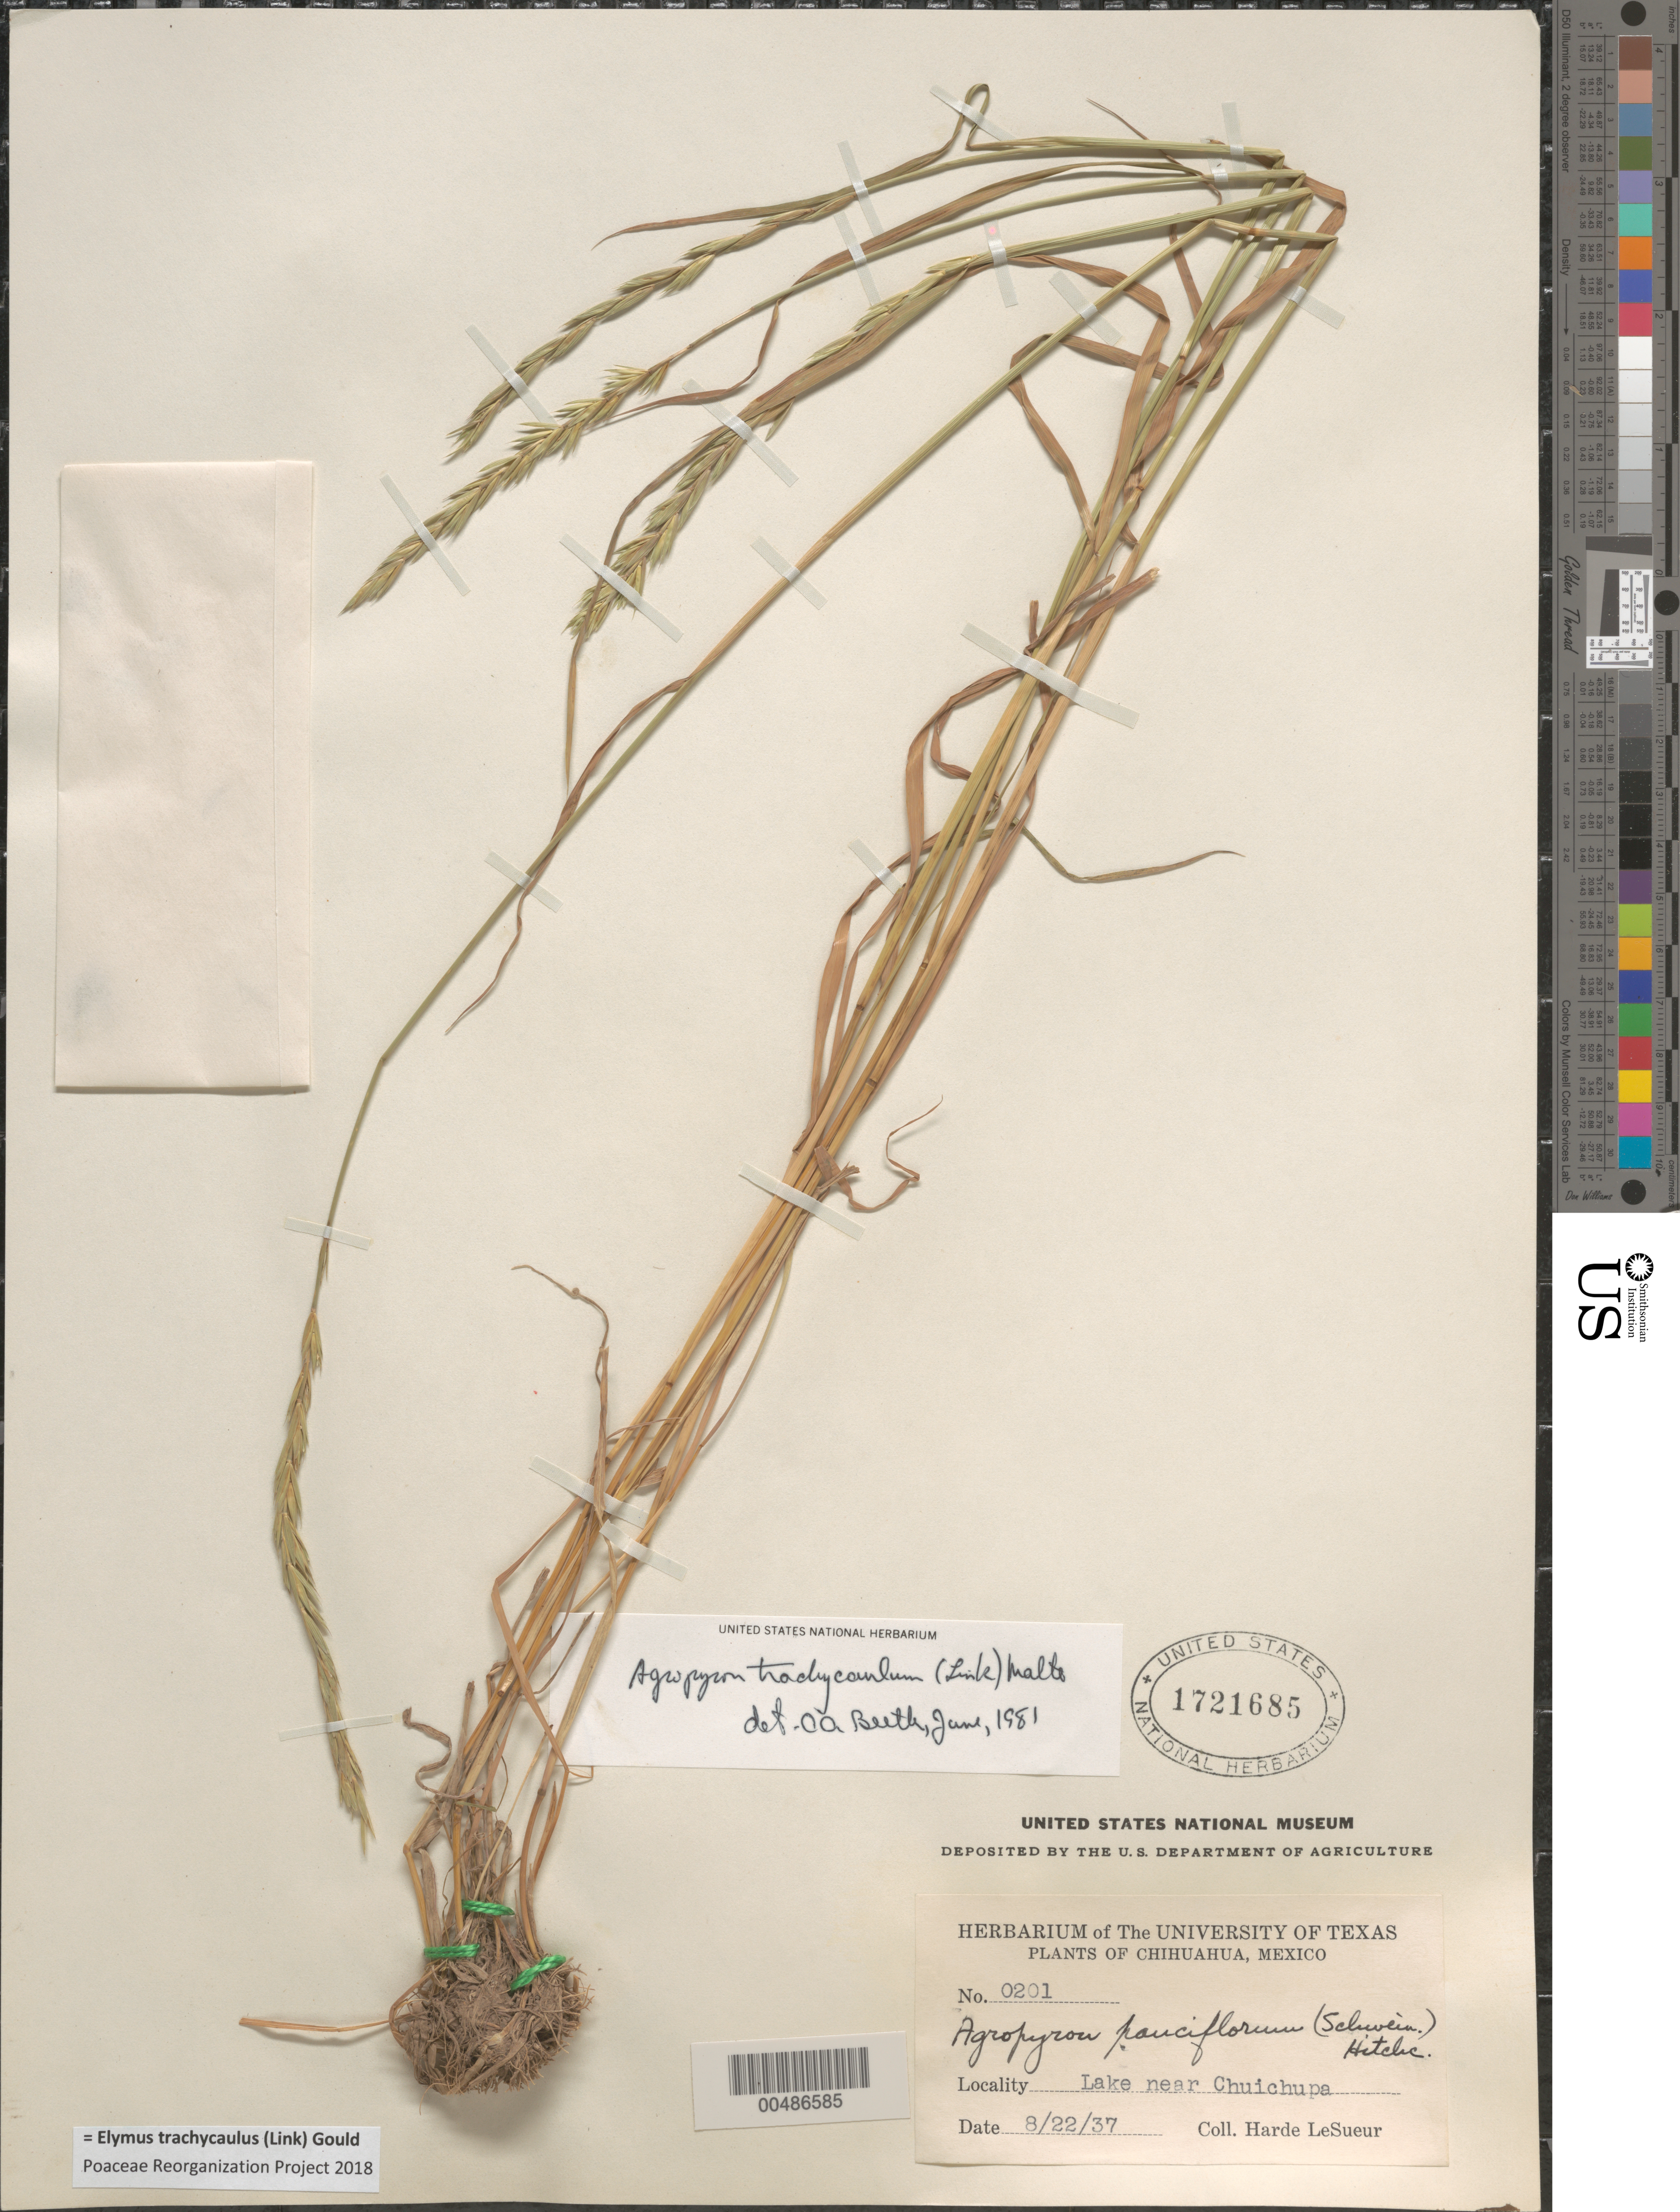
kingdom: Plantae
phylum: Tracheophyta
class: Liliopsida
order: Poales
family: Poaceae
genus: Elymus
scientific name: Elymus trachycaulus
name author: (Link) Gould ex Shinners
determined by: Poaceae Reorganization Project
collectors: D. H. LeSueur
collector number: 0201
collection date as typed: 22 Aug 1937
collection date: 1937-08-22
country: Mexico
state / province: Chihuahua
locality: Lake near Chuichupa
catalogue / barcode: US 1721685